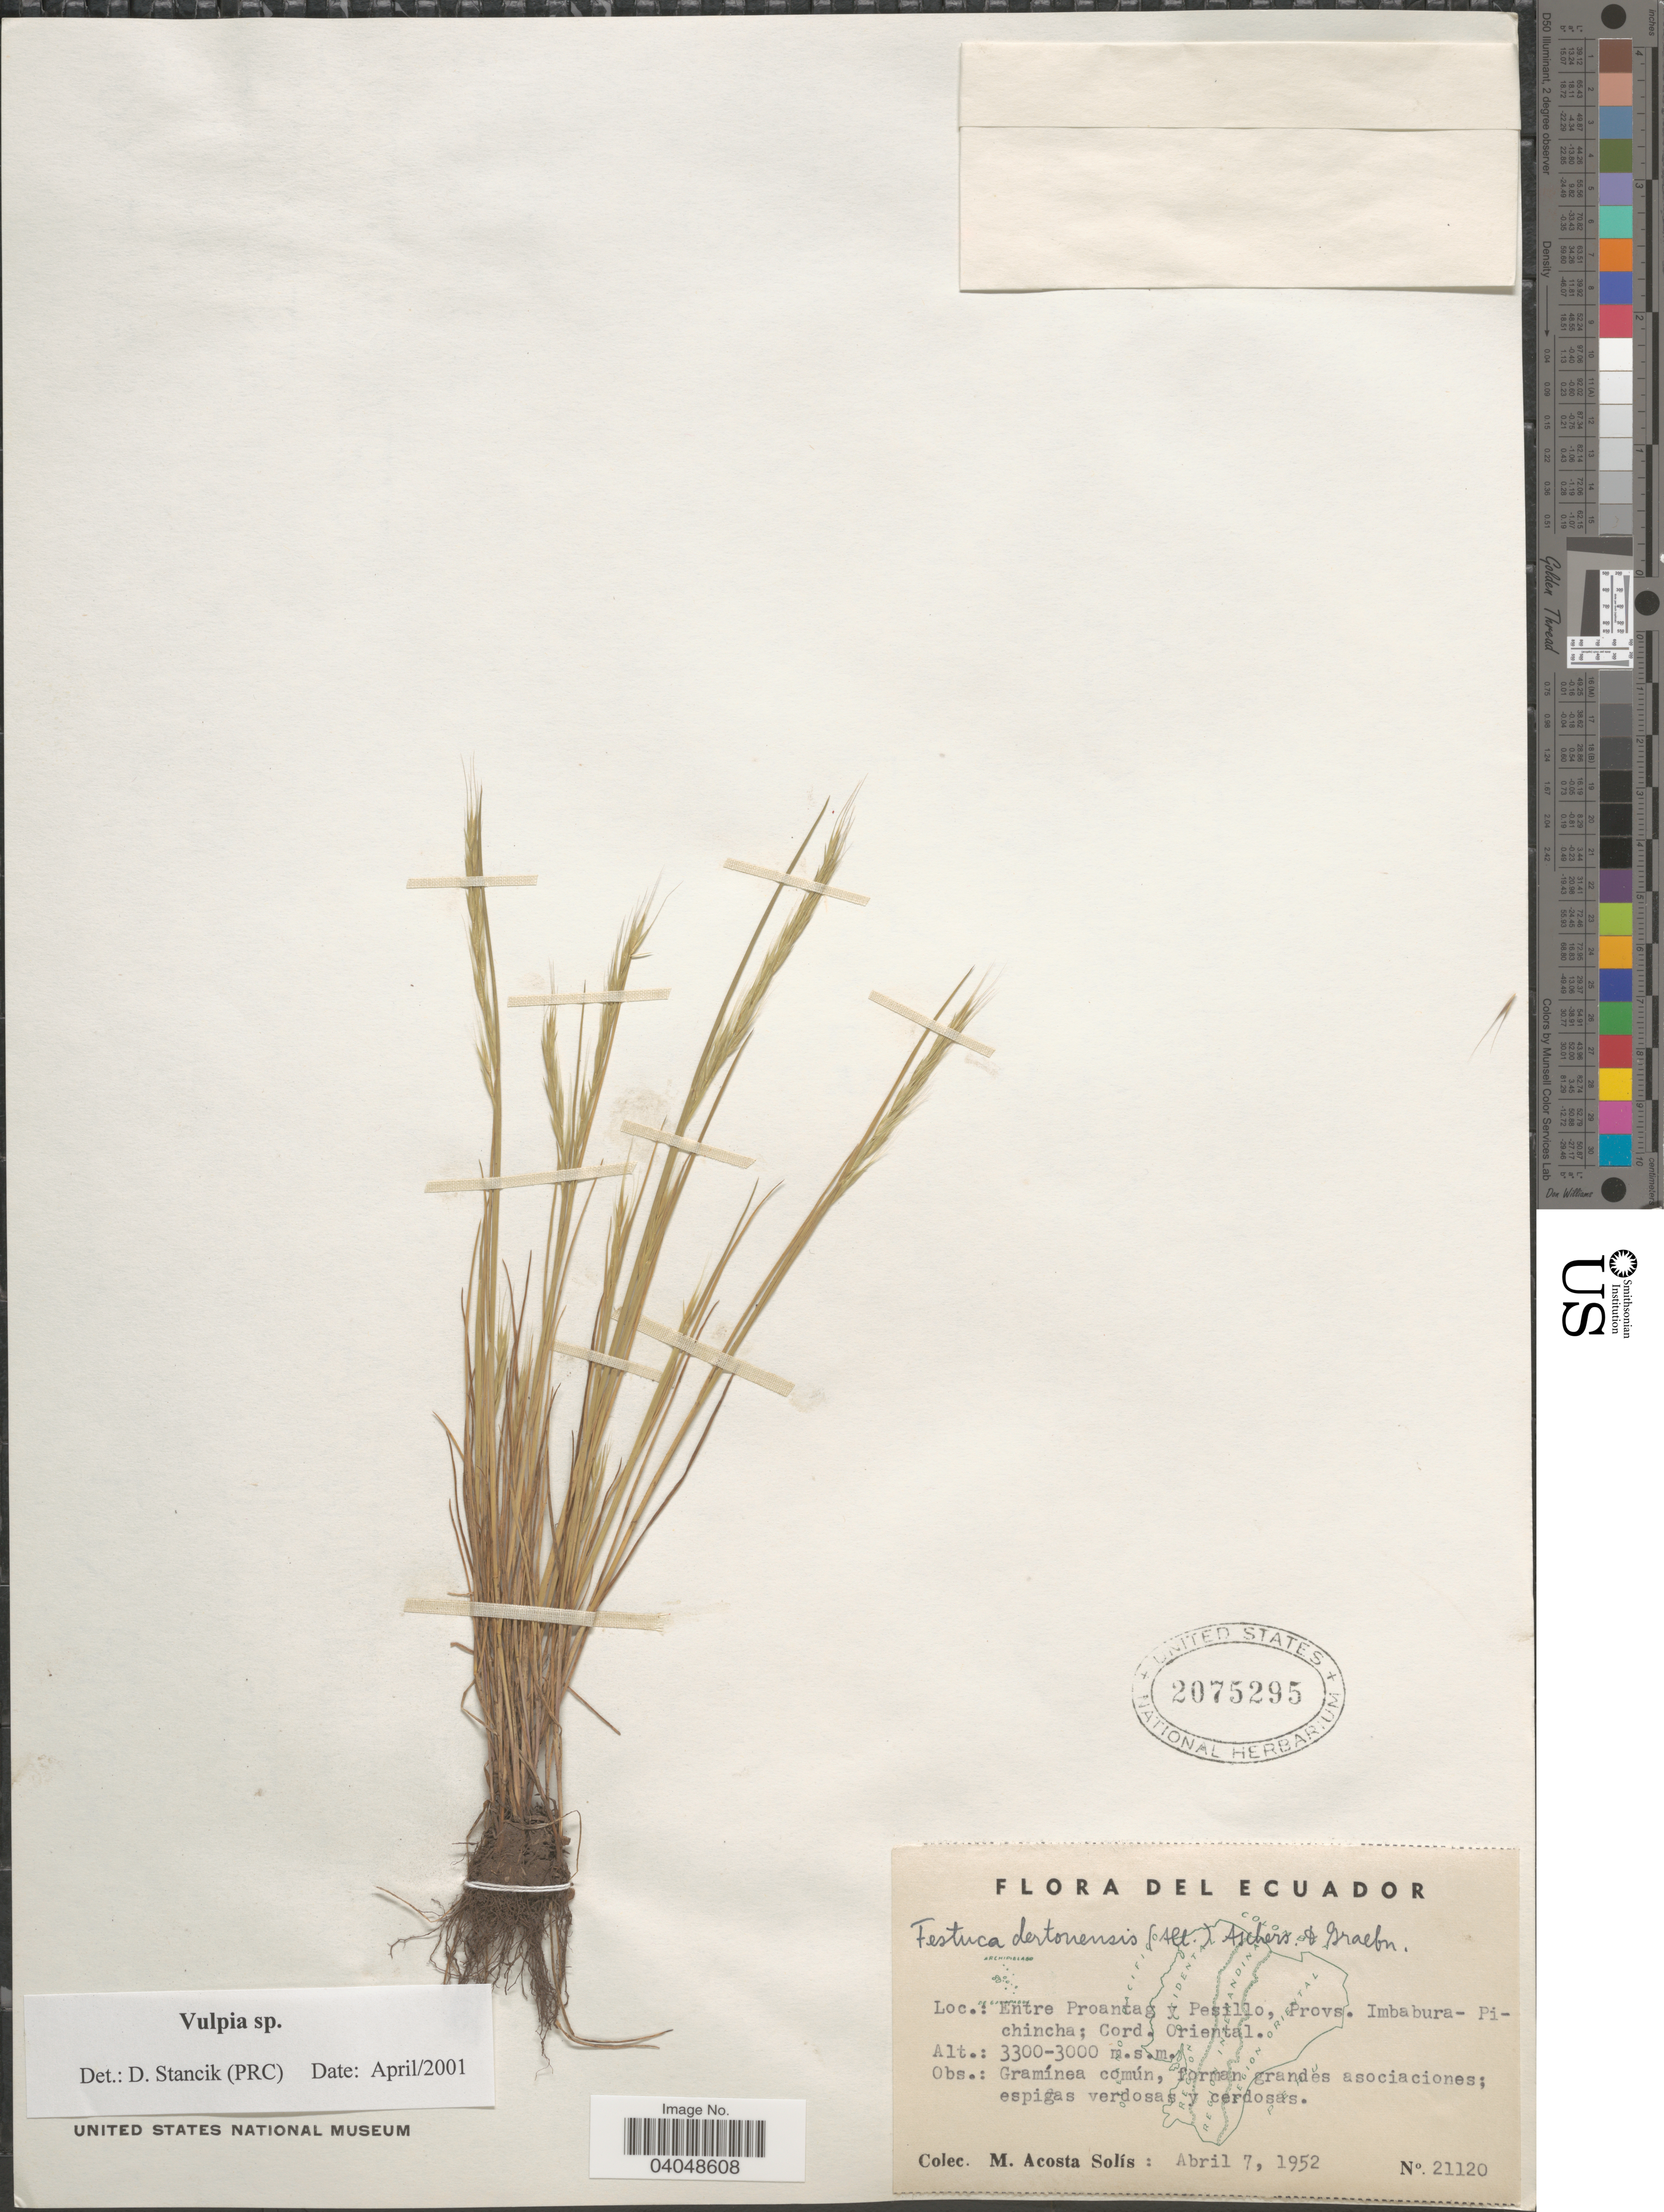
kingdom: Plantae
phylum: Tracheophyta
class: Liliopsida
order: Poales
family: Poaceae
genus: Festuca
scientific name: Festuca sp.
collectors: M. Acosta Solis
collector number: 21120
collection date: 1952-04-07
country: Ecuador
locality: Entre Proantag y Pesillo, Provs. Imbabura-Pichincha; Cord. Oriental.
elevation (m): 3000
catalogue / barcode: US 2075295